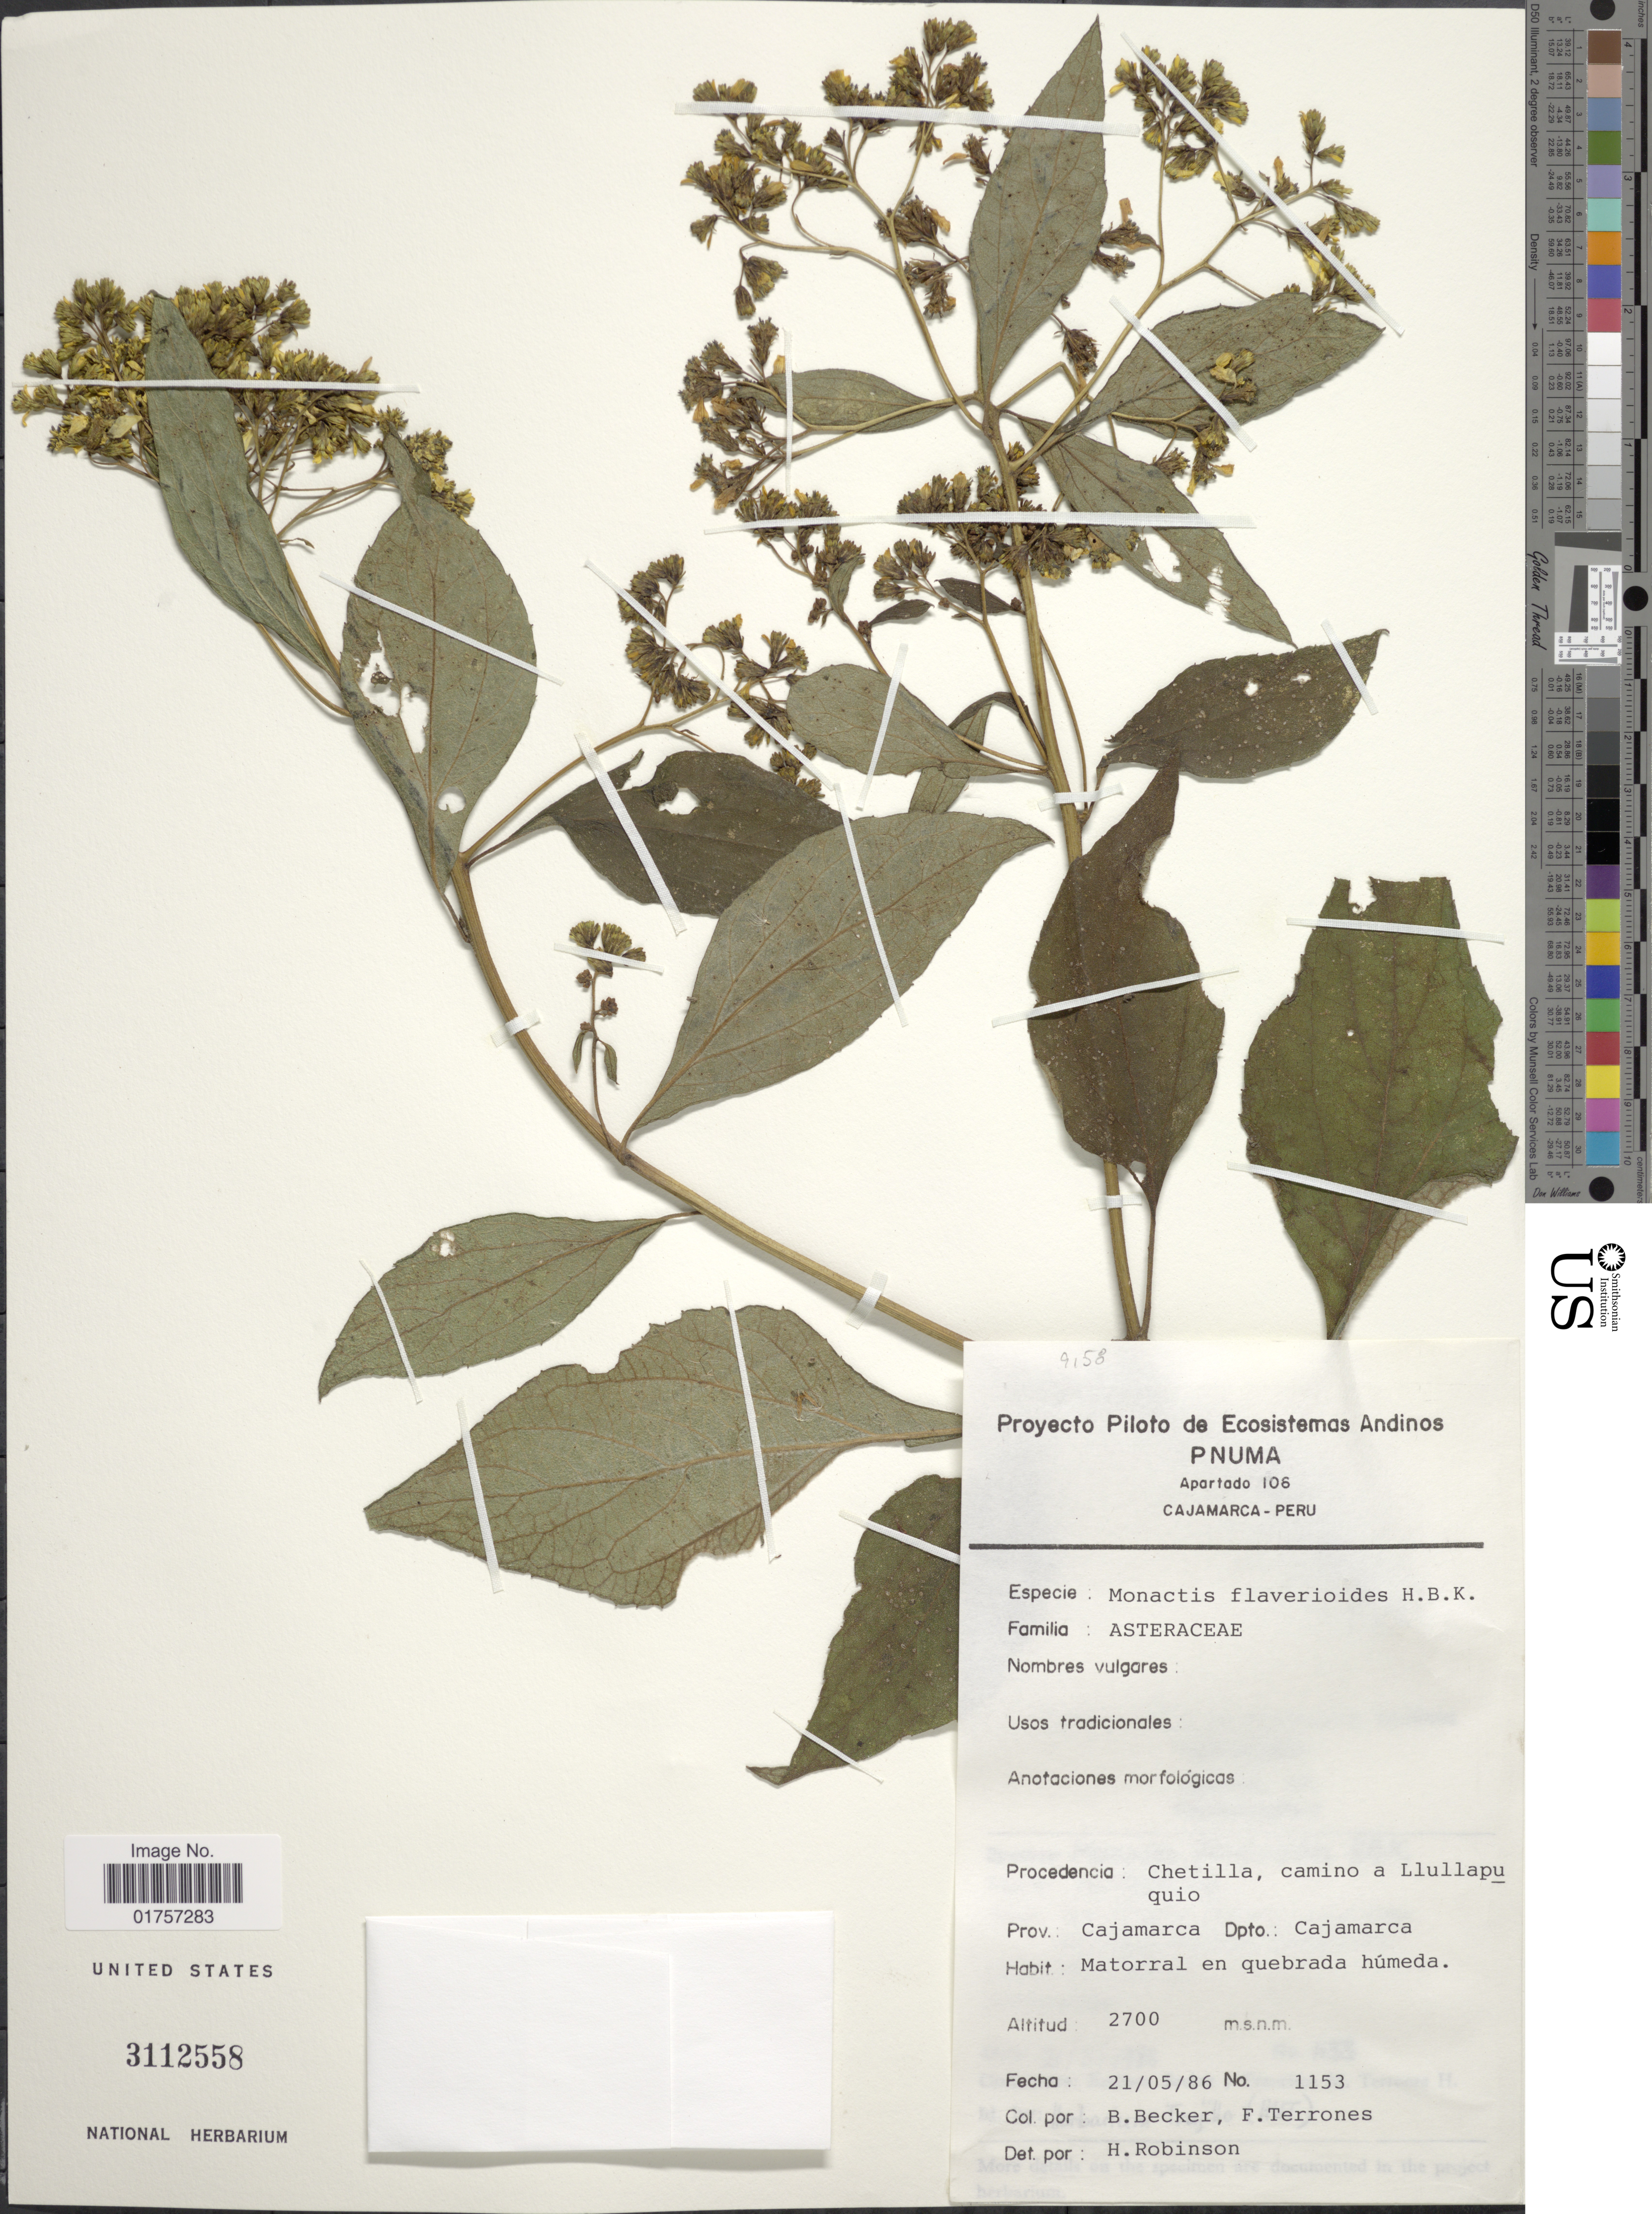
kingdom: Plantae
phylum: Tracheophyta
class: Magnoliopsida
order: Asterales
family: Asteraceae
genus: Monactis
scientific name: Monactis flaverioides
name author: Humb.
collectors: B. Becker & F. Terrones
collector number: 1153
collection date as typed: Transcribed d/m/y: 21/5/86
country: Peru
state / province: Cajamarca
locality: Procedencia: Chetilla, camino a Llullapuquio. Prov.: Cajamarca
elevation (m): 2700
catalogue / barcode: US 3112558